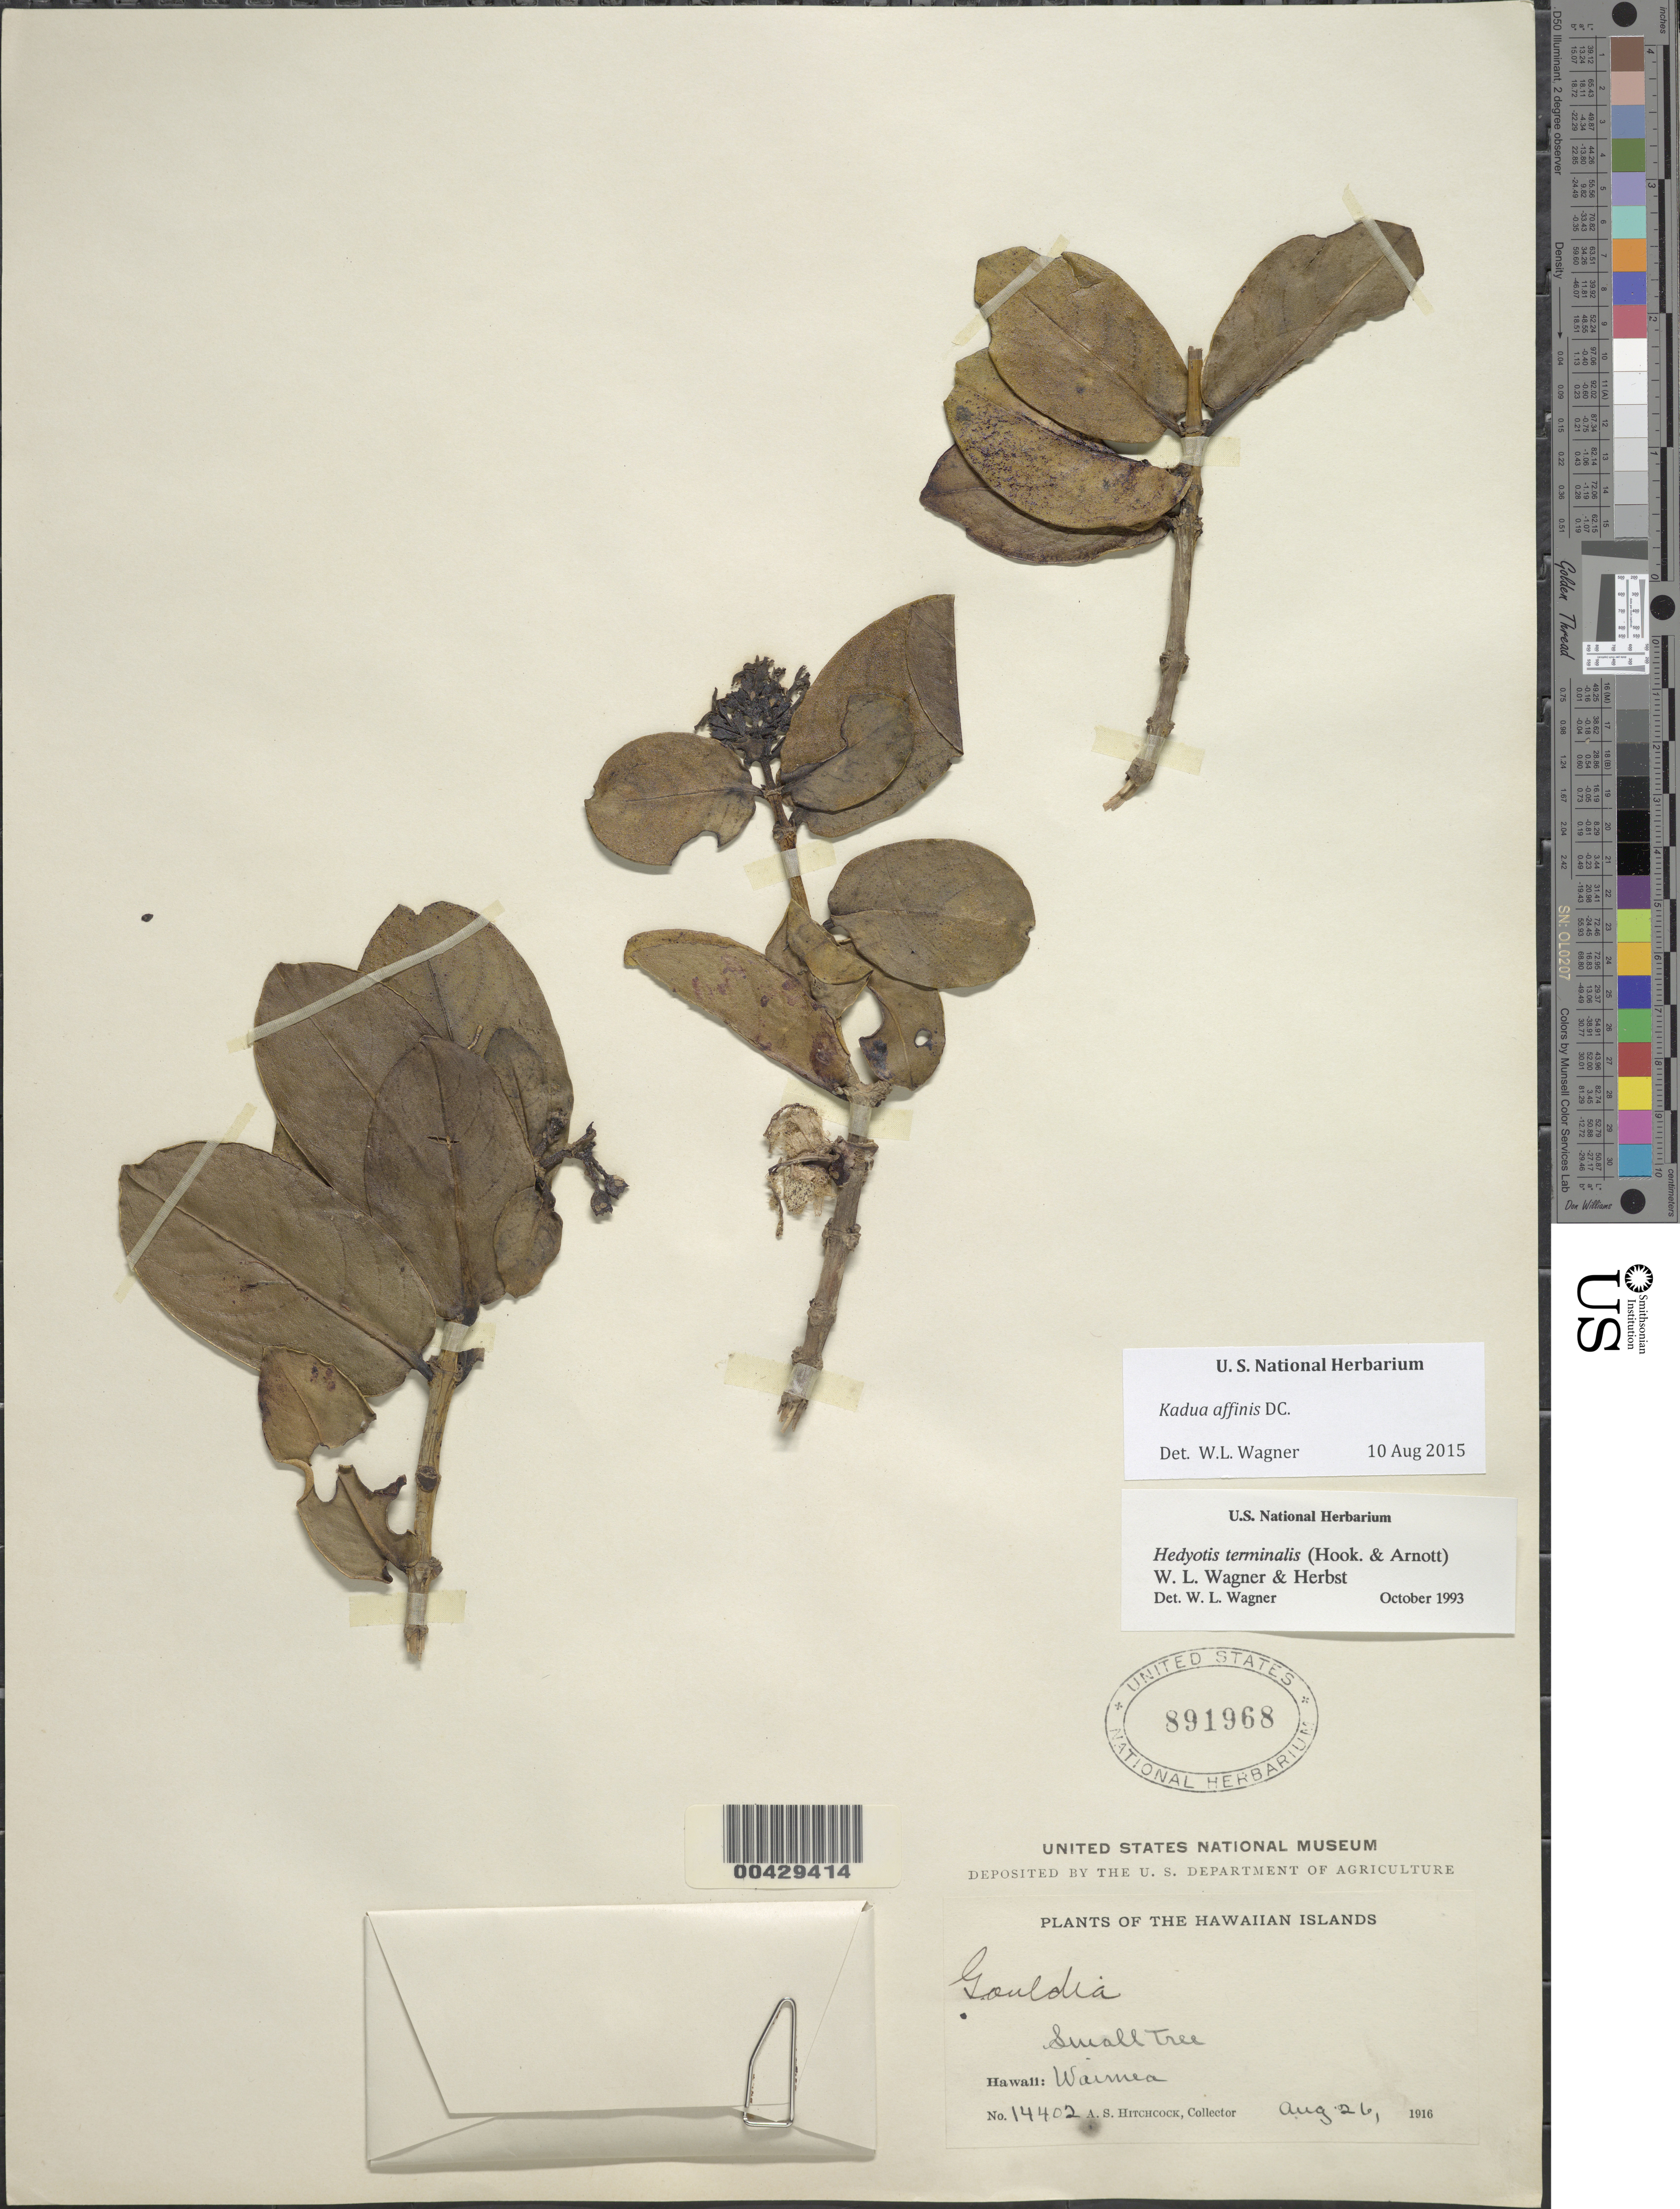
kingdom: Plantae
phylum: Tracheophyta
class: Magnoliopsida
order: Gentianales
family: Rubiaceae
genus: Kadua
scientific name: Kadua affinis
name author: DC.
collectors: A. S. Hitchcock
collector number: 14402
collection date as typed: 26 Aug 1916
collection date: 1916-08-26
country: United States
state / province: Hawaii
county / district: Kauai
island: Hawaii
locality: Waimea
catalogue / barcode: US 891968